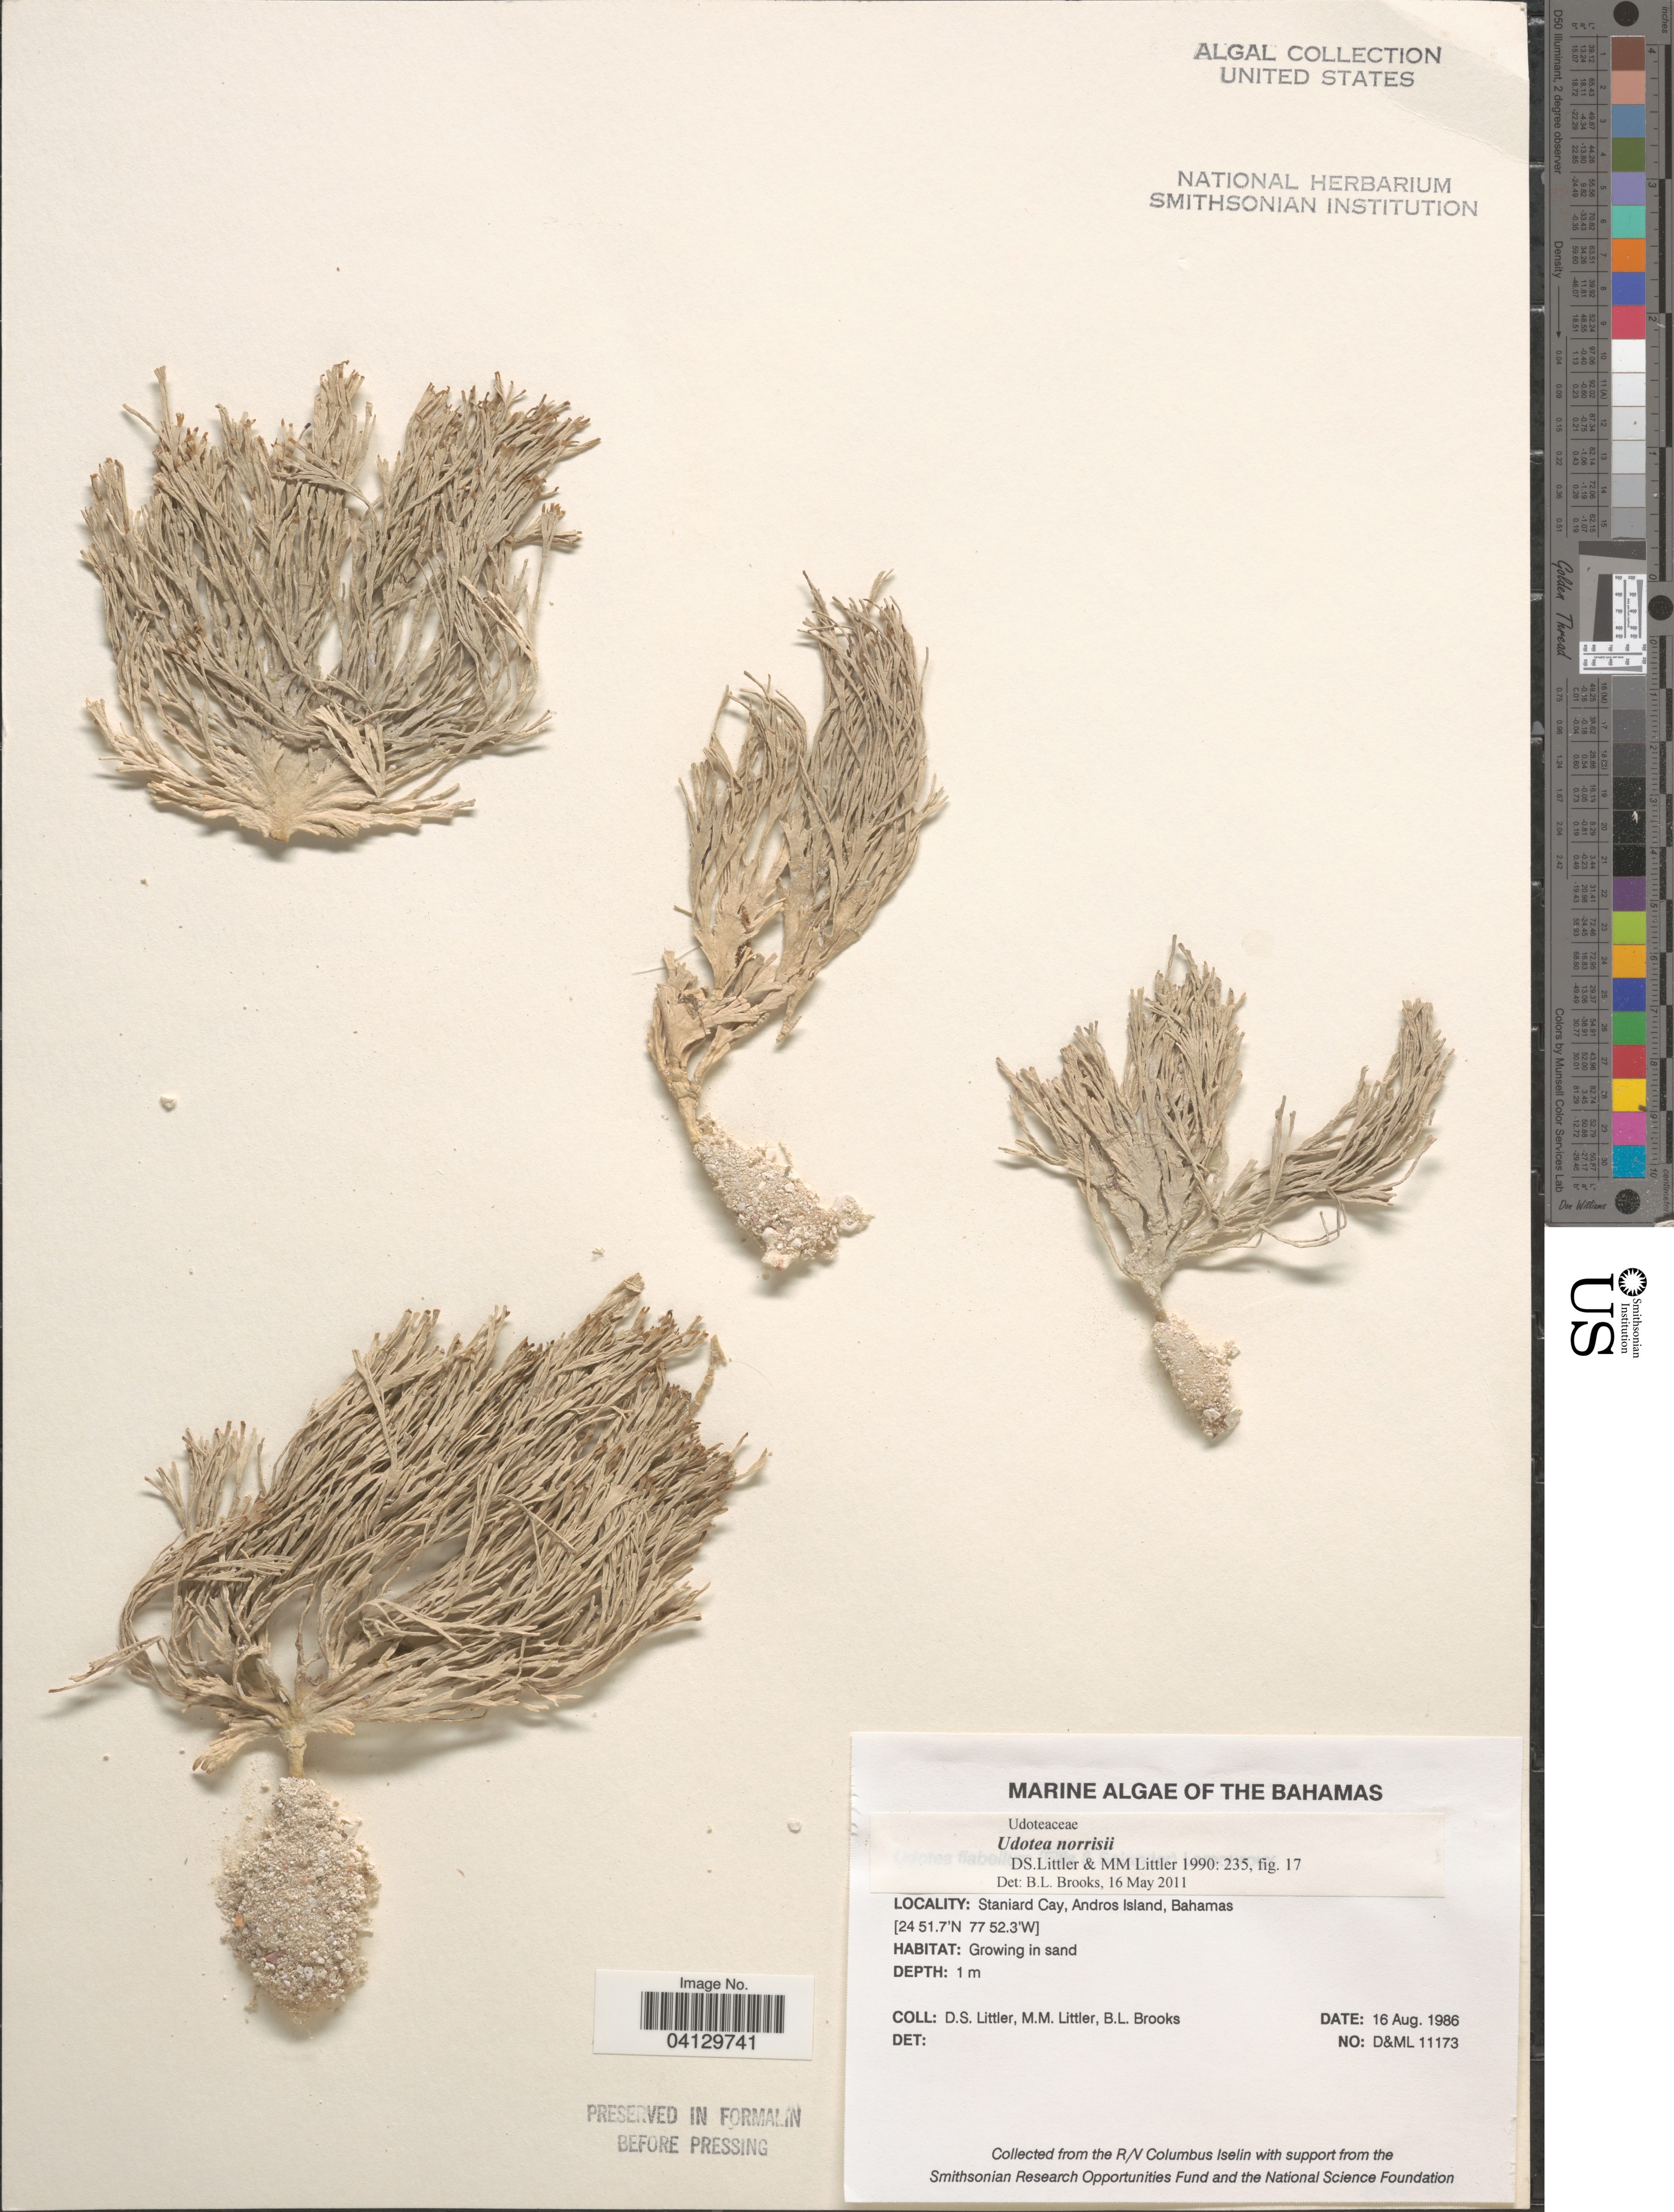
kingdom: Plantae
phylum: Chlorophyta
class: Ulvophyceae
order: Bryopsidales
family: Udoteaceae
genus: Udotea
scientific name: Udotea norrisii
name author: D.S. Littler & Littler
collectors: D. S. Littler & B. Brooks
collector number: D&ML11173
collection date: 1986-08-16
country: Bahamas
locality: Staniard Cay, Andros Island.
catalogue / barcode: US 329078